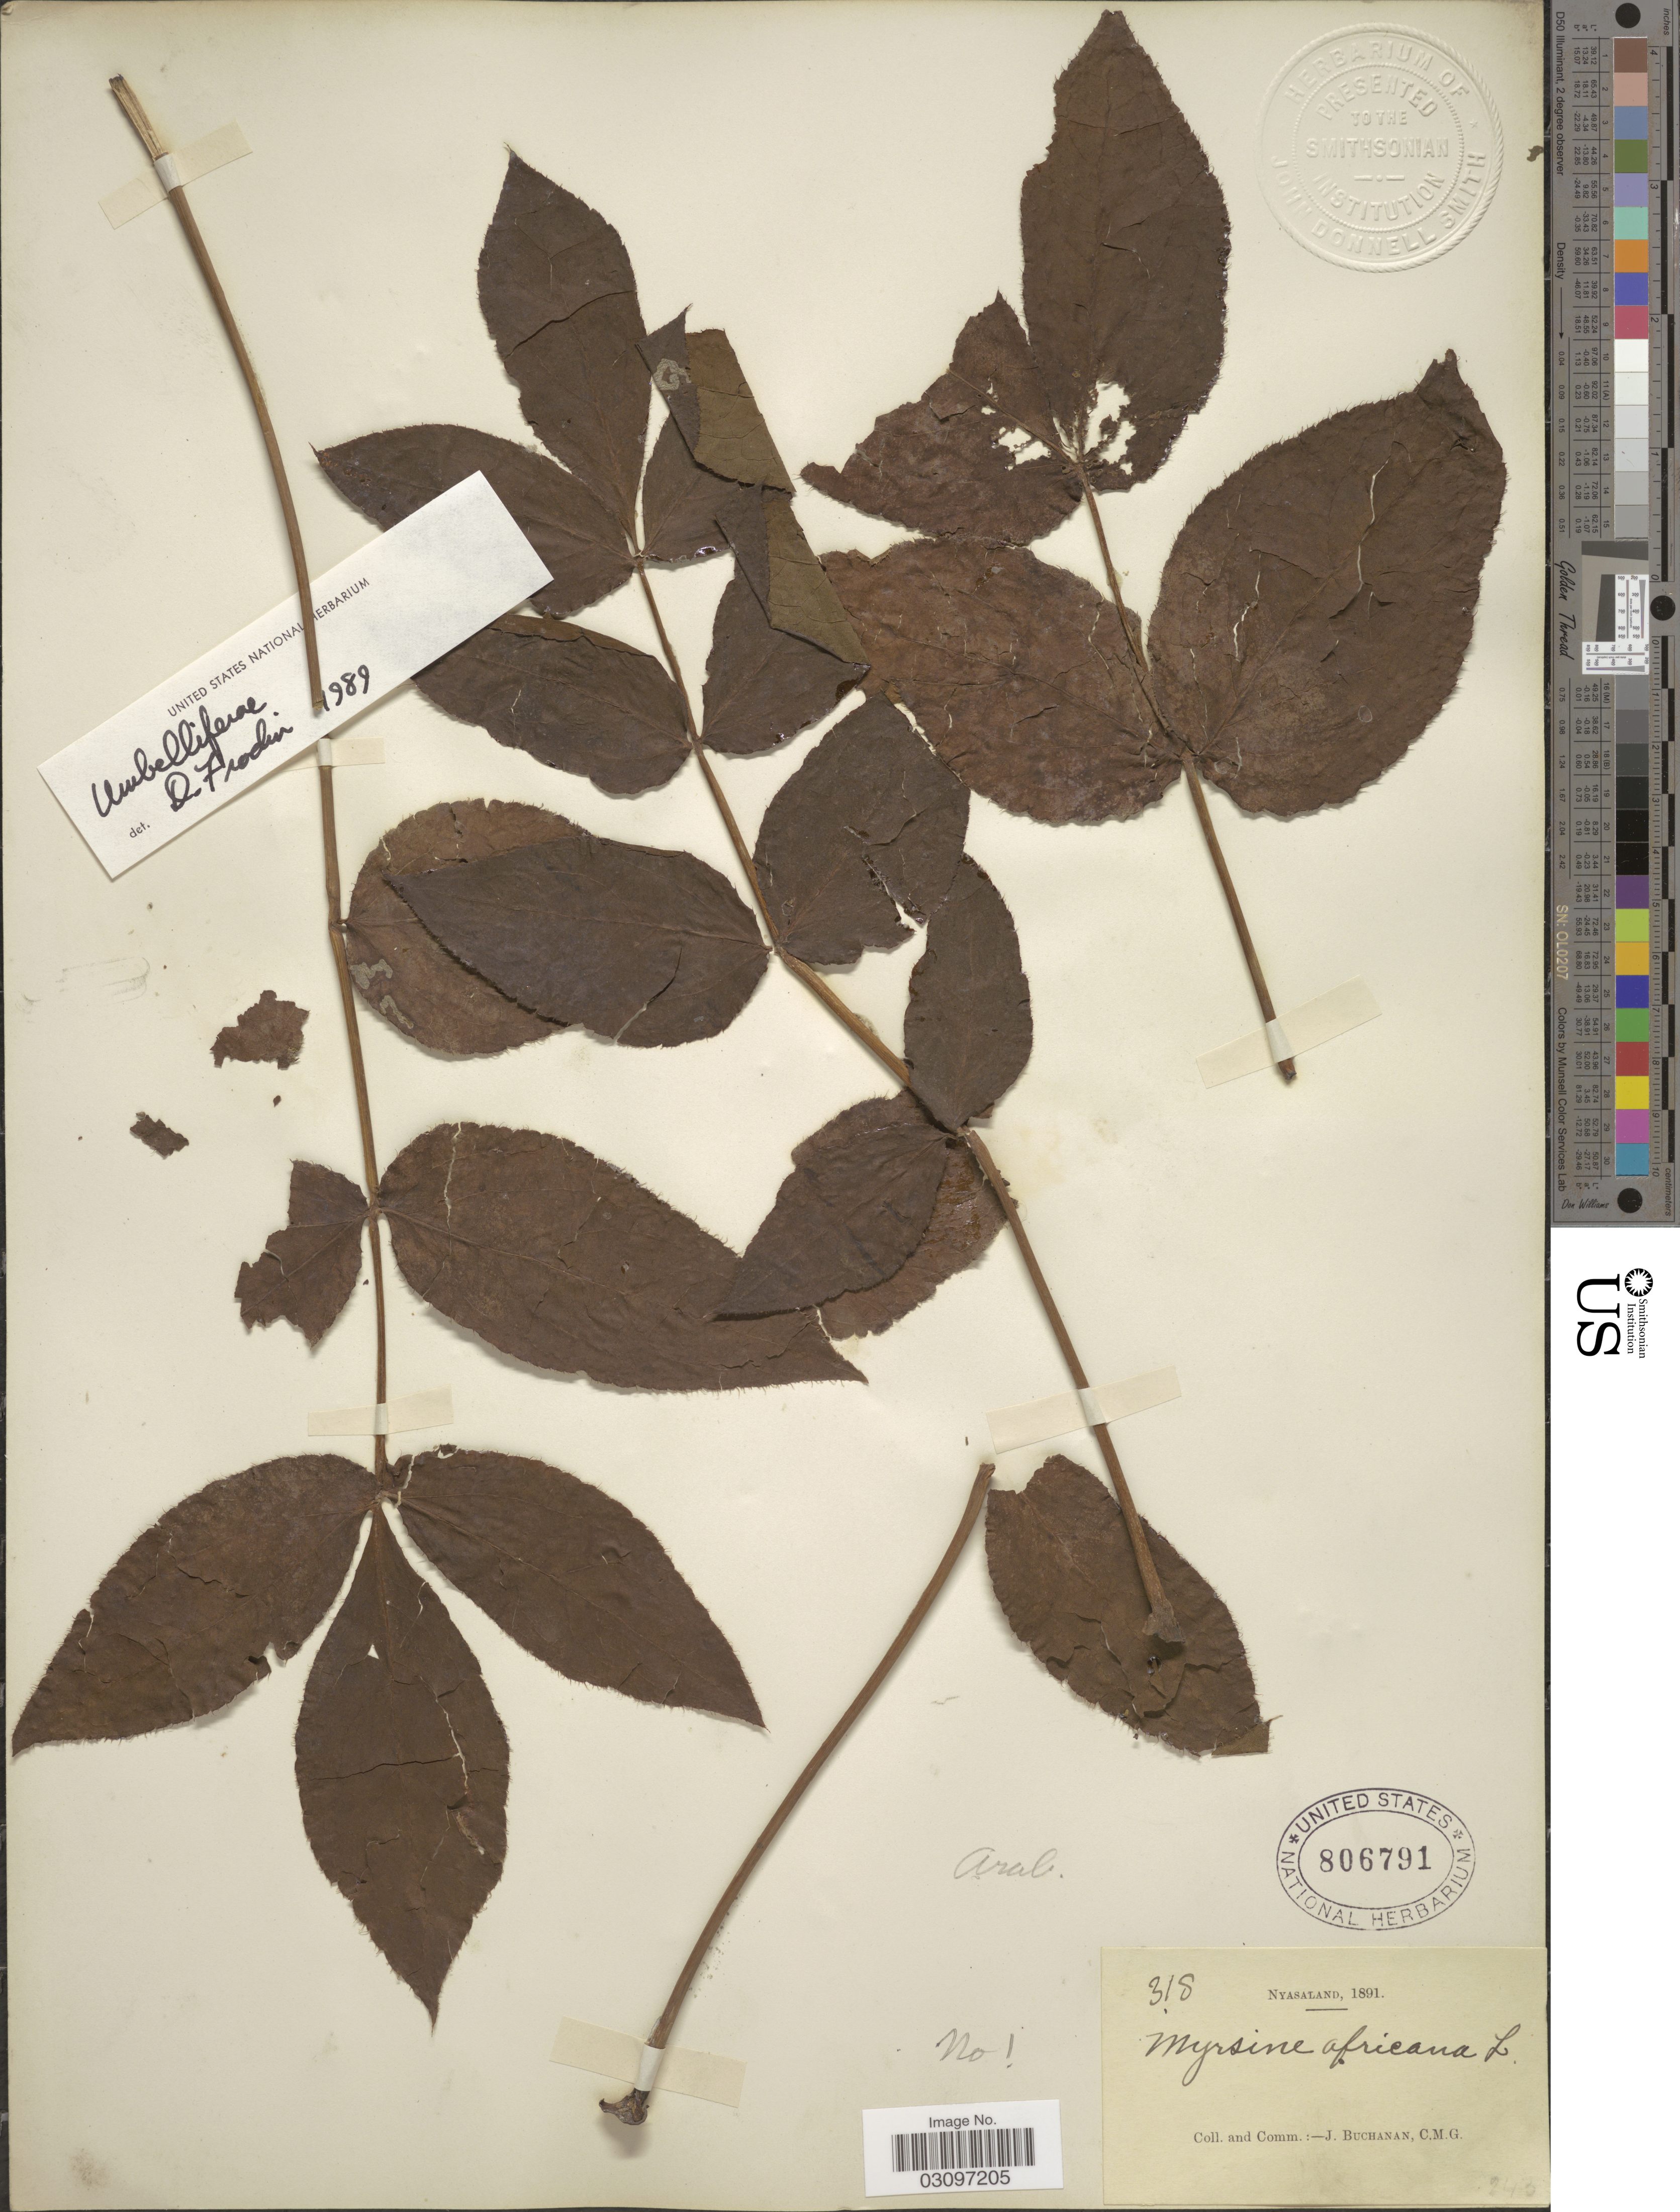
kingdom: Plantae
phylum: Tracheophyta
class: Magnoliopsida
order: Apiales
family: Apiaceae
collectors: J. Buchanan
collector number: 318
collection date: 1891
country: Malawi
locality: Nyasaland.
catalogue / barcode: US 806791